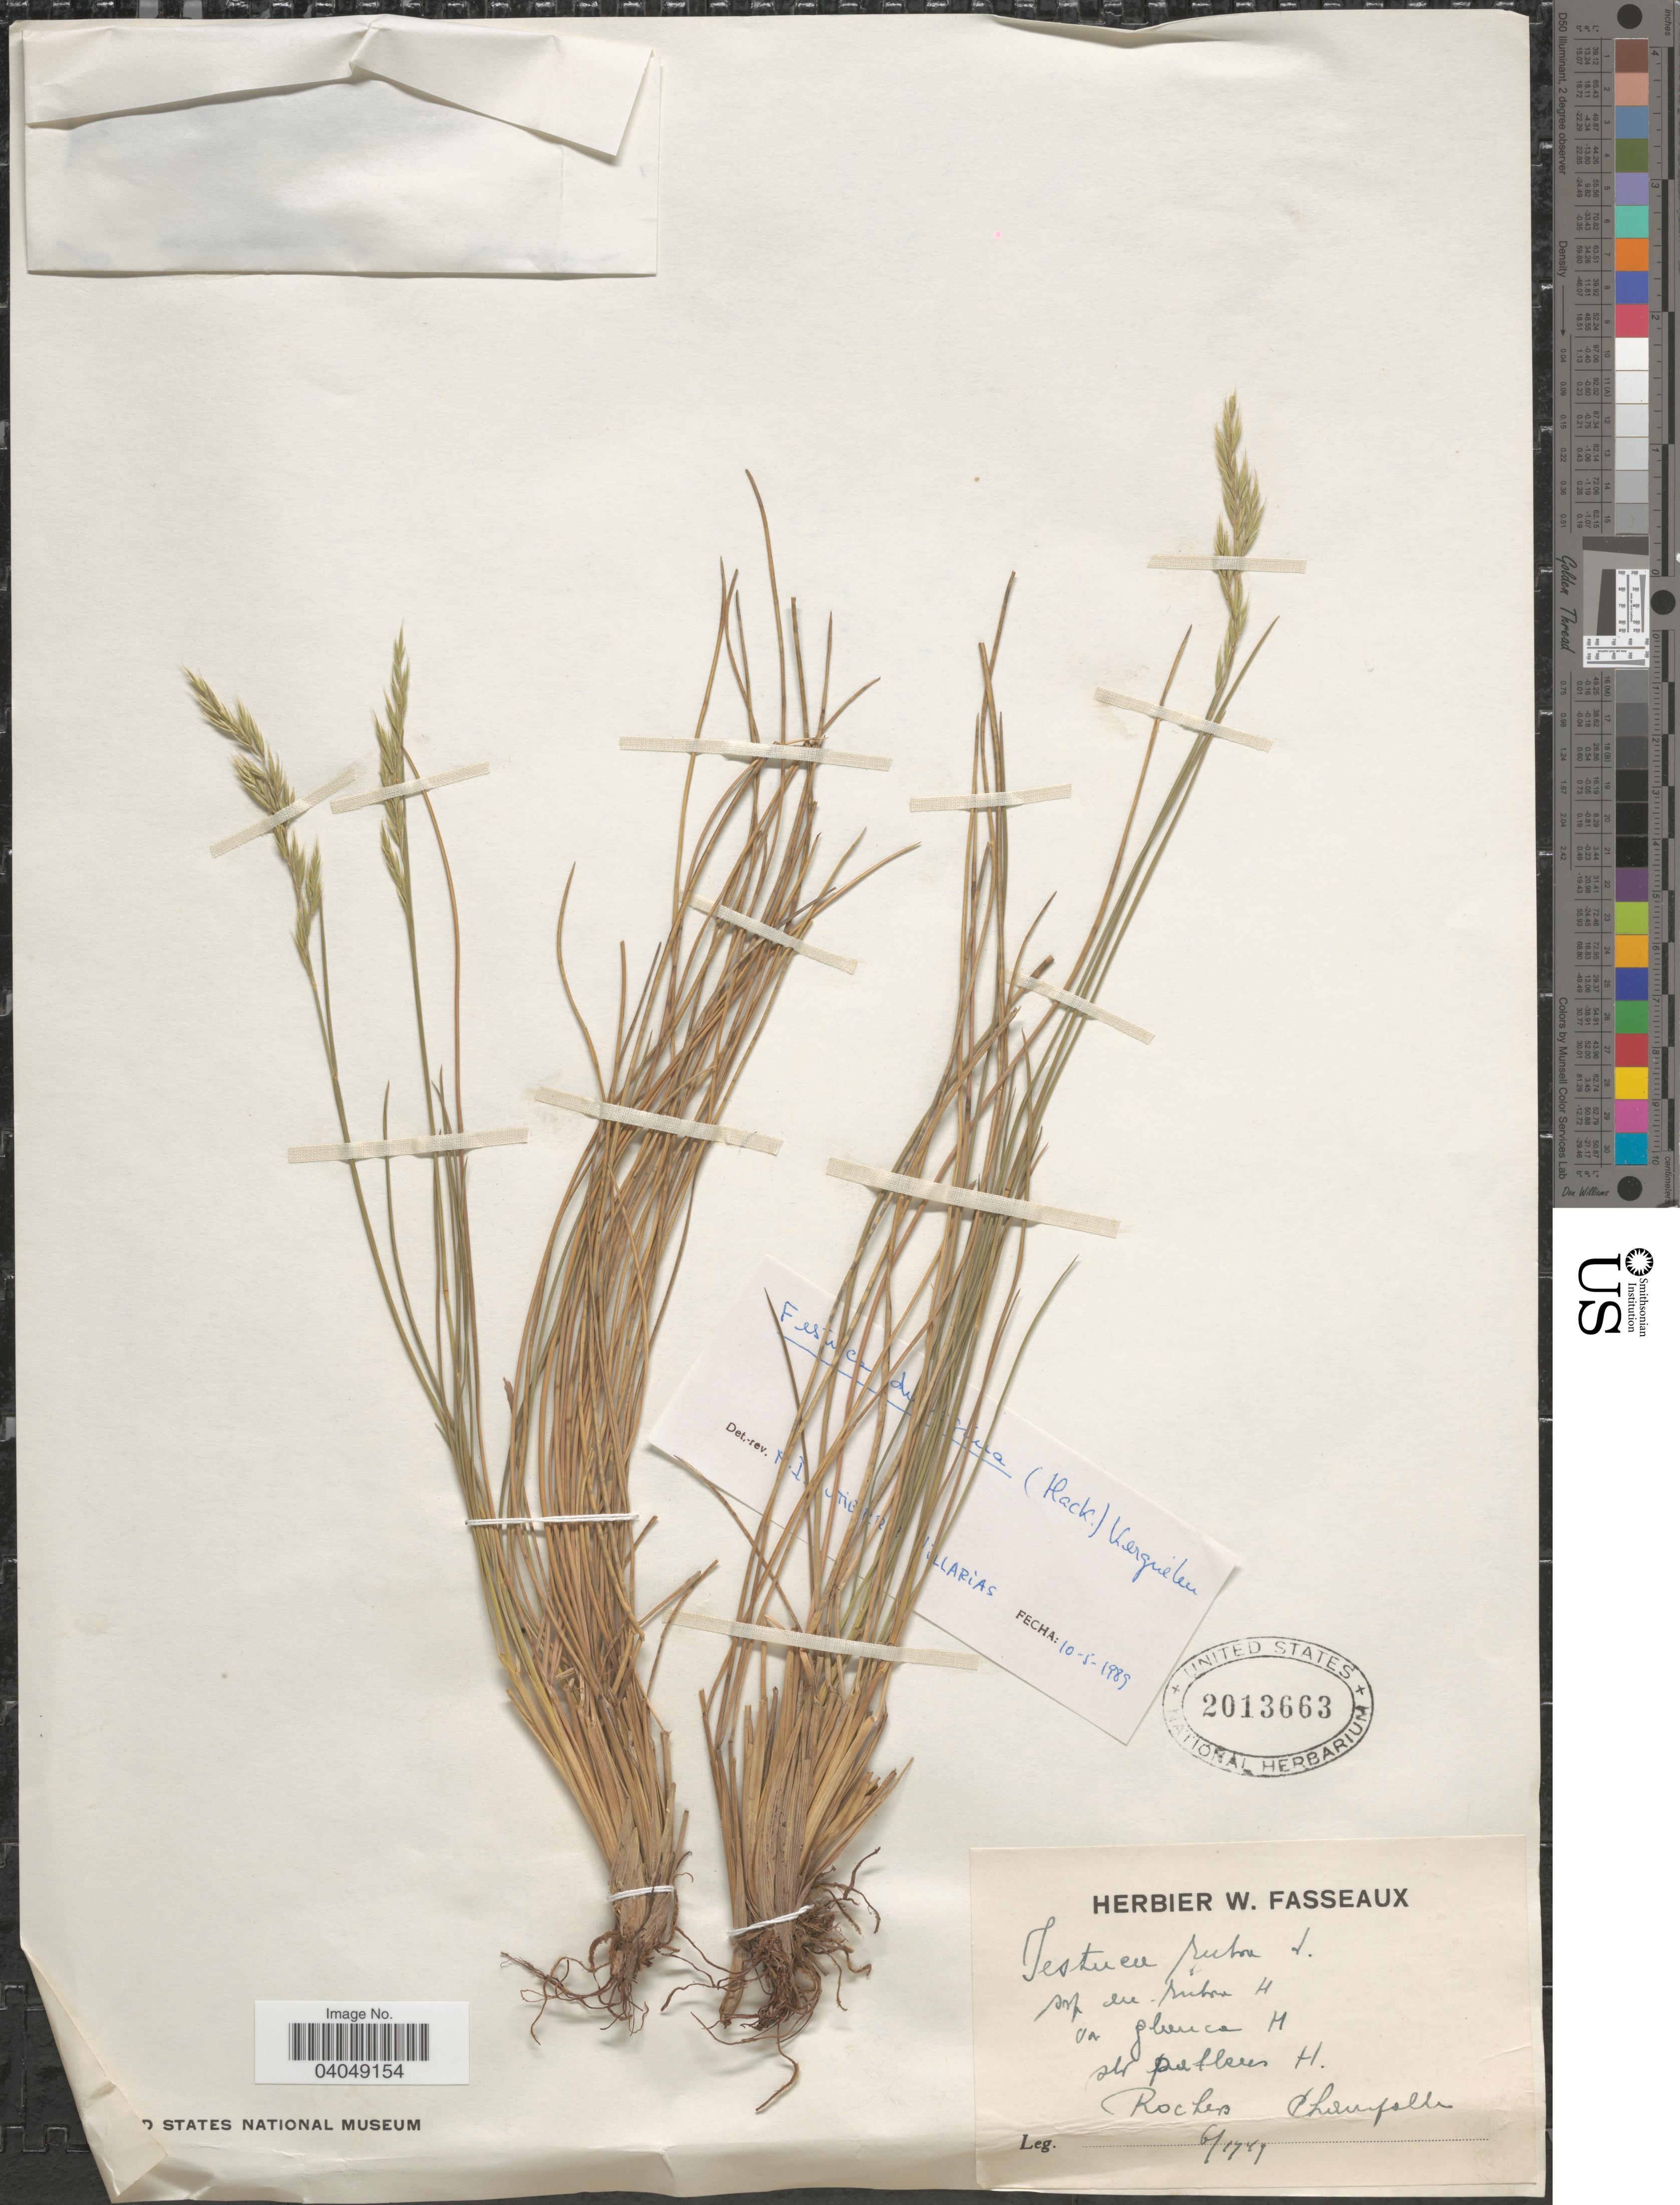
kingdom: Plantae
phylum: Tracheophyta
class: Liliopsida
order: Poales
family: Poaceae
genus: Festuca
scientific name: Festuca durissima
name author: (Hack.) Kerguélen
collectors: Ex herb. W. Fasseaux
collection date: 1949-06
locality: Rochers Champolle. [interpreted]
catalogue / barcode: US 2013663